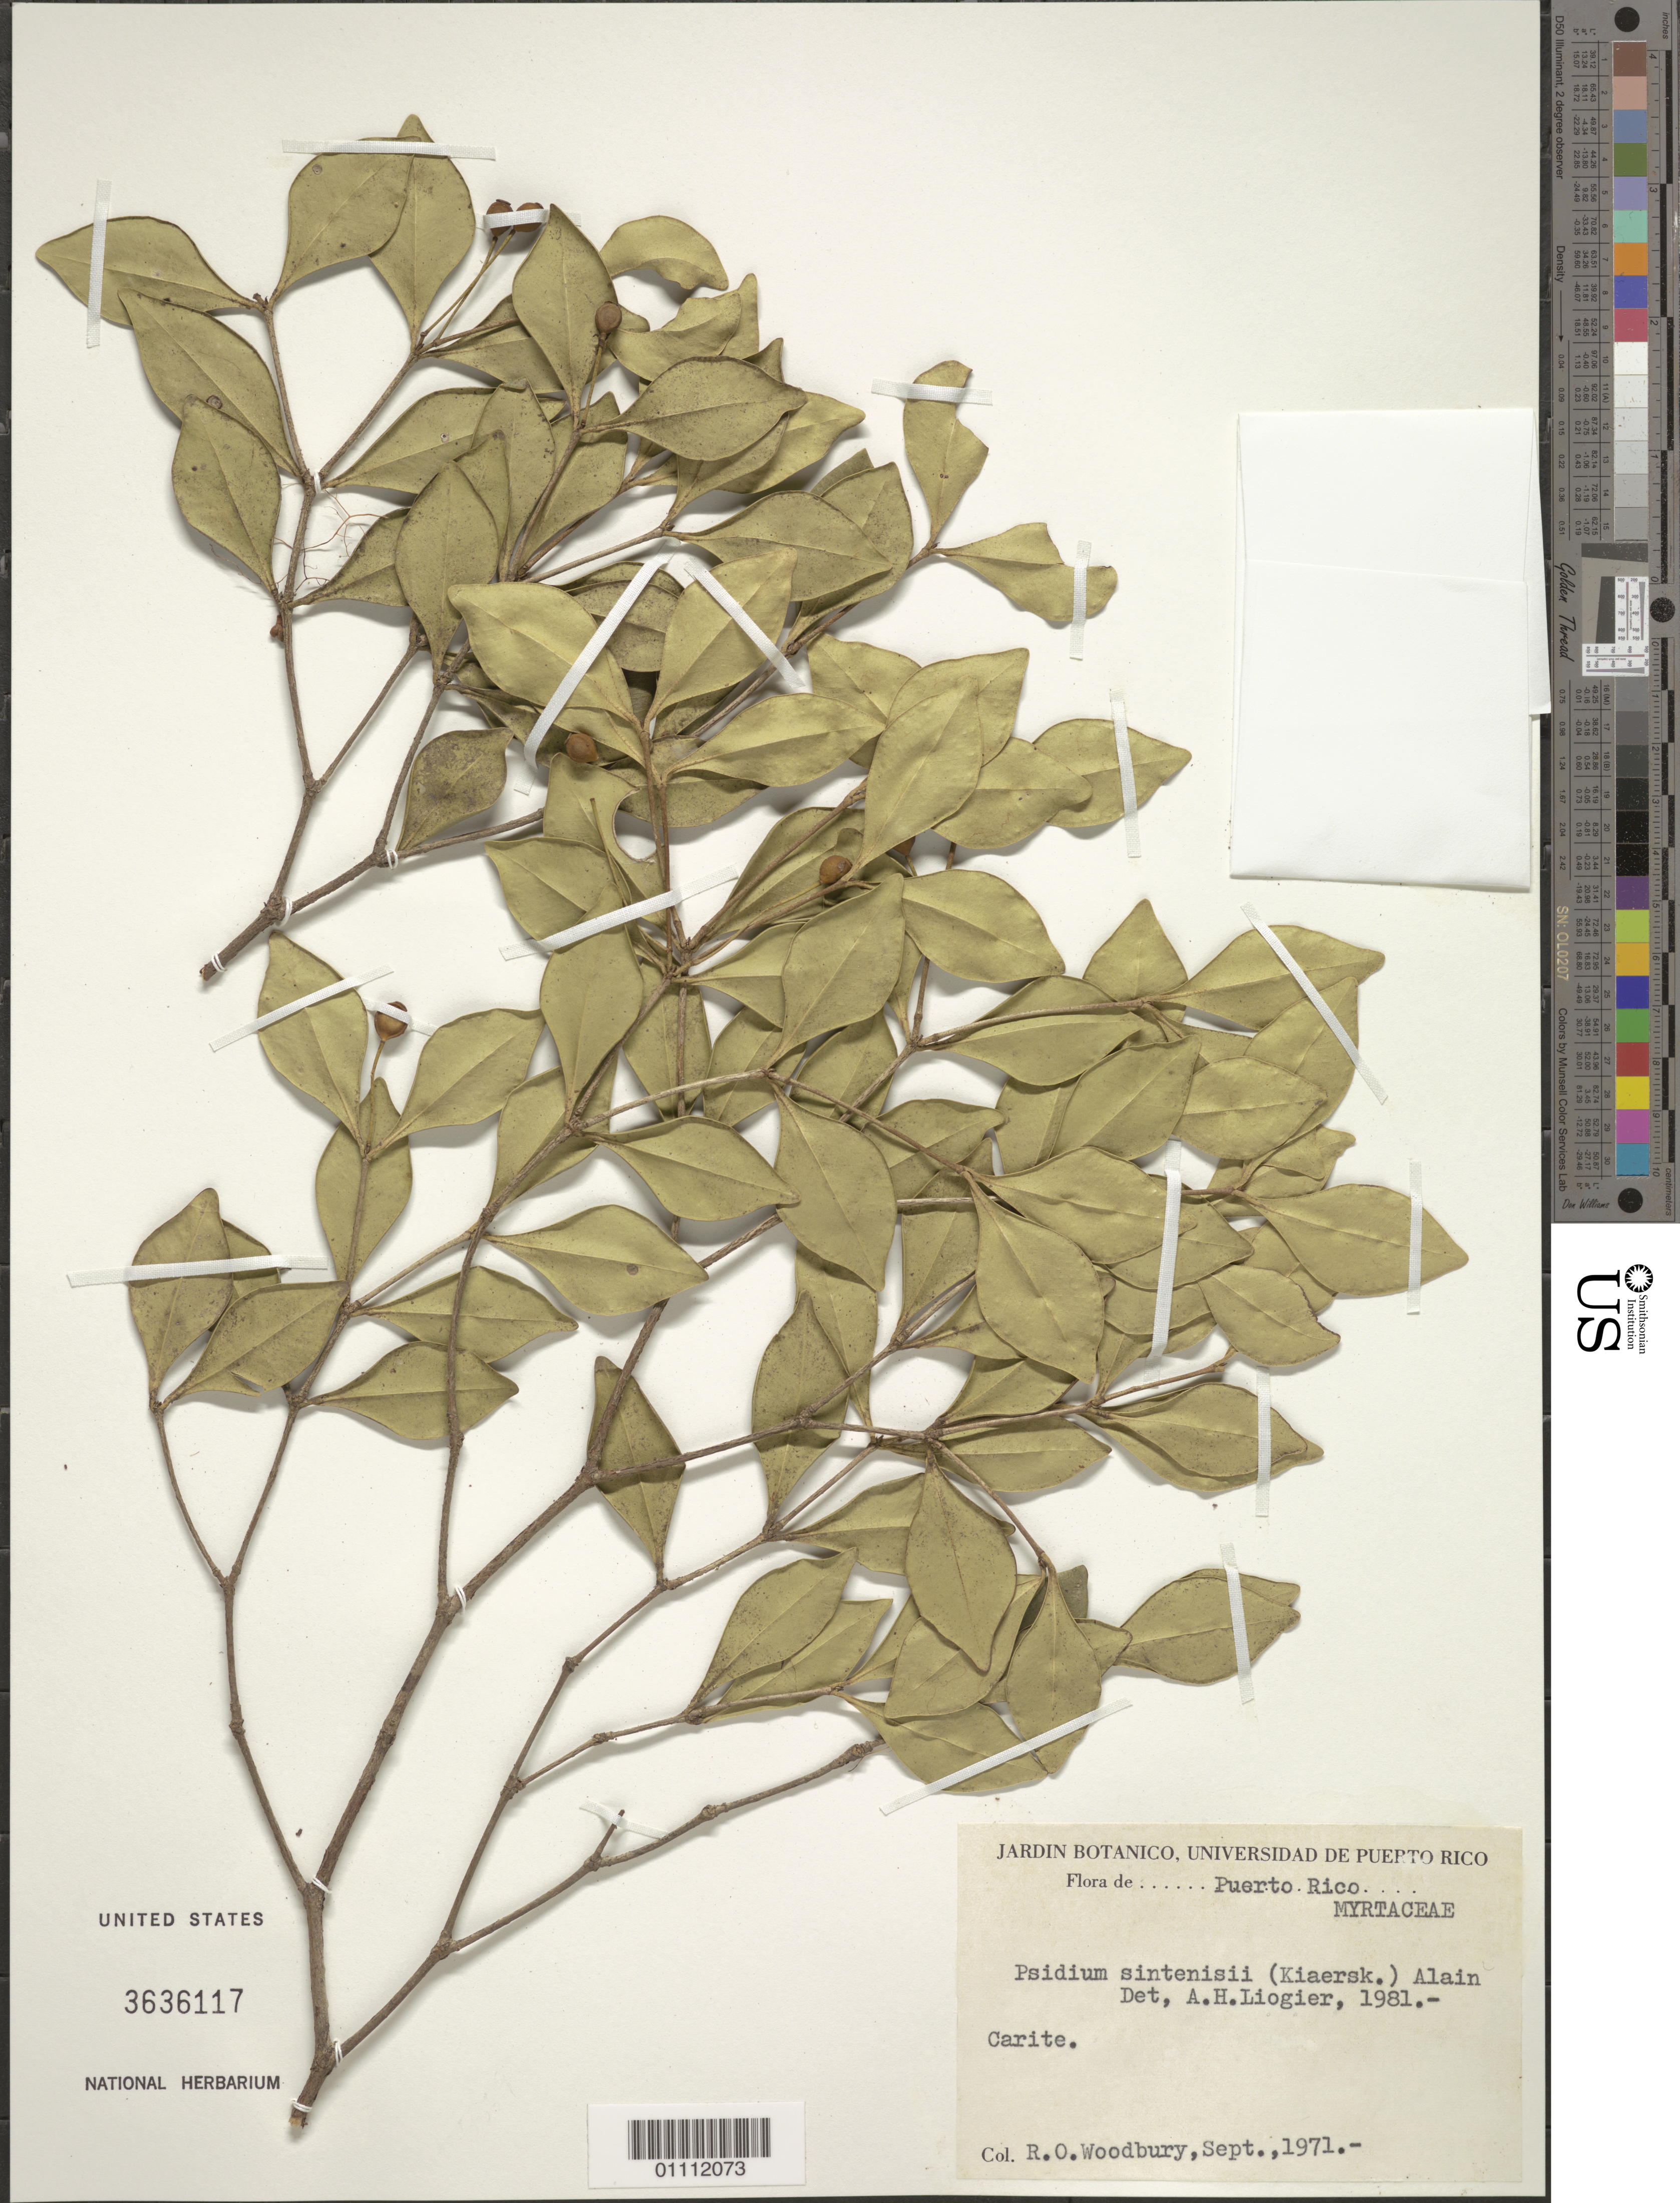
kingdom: Plantae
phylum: Tracheophyta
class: Magnoliopsida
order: Myrtales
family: Myrtaceae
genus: Myrcia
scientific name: Myrcia woodburyi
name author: (Alain) E. Lucas & Acev.-Rodr.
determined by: Flickinger, Jonathan A.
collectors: R. O. Woodbury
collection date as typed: Sep 1971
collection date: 1981-09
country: Puerto Rico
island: Puerto Rico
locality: Carite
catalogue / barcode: US 3636117